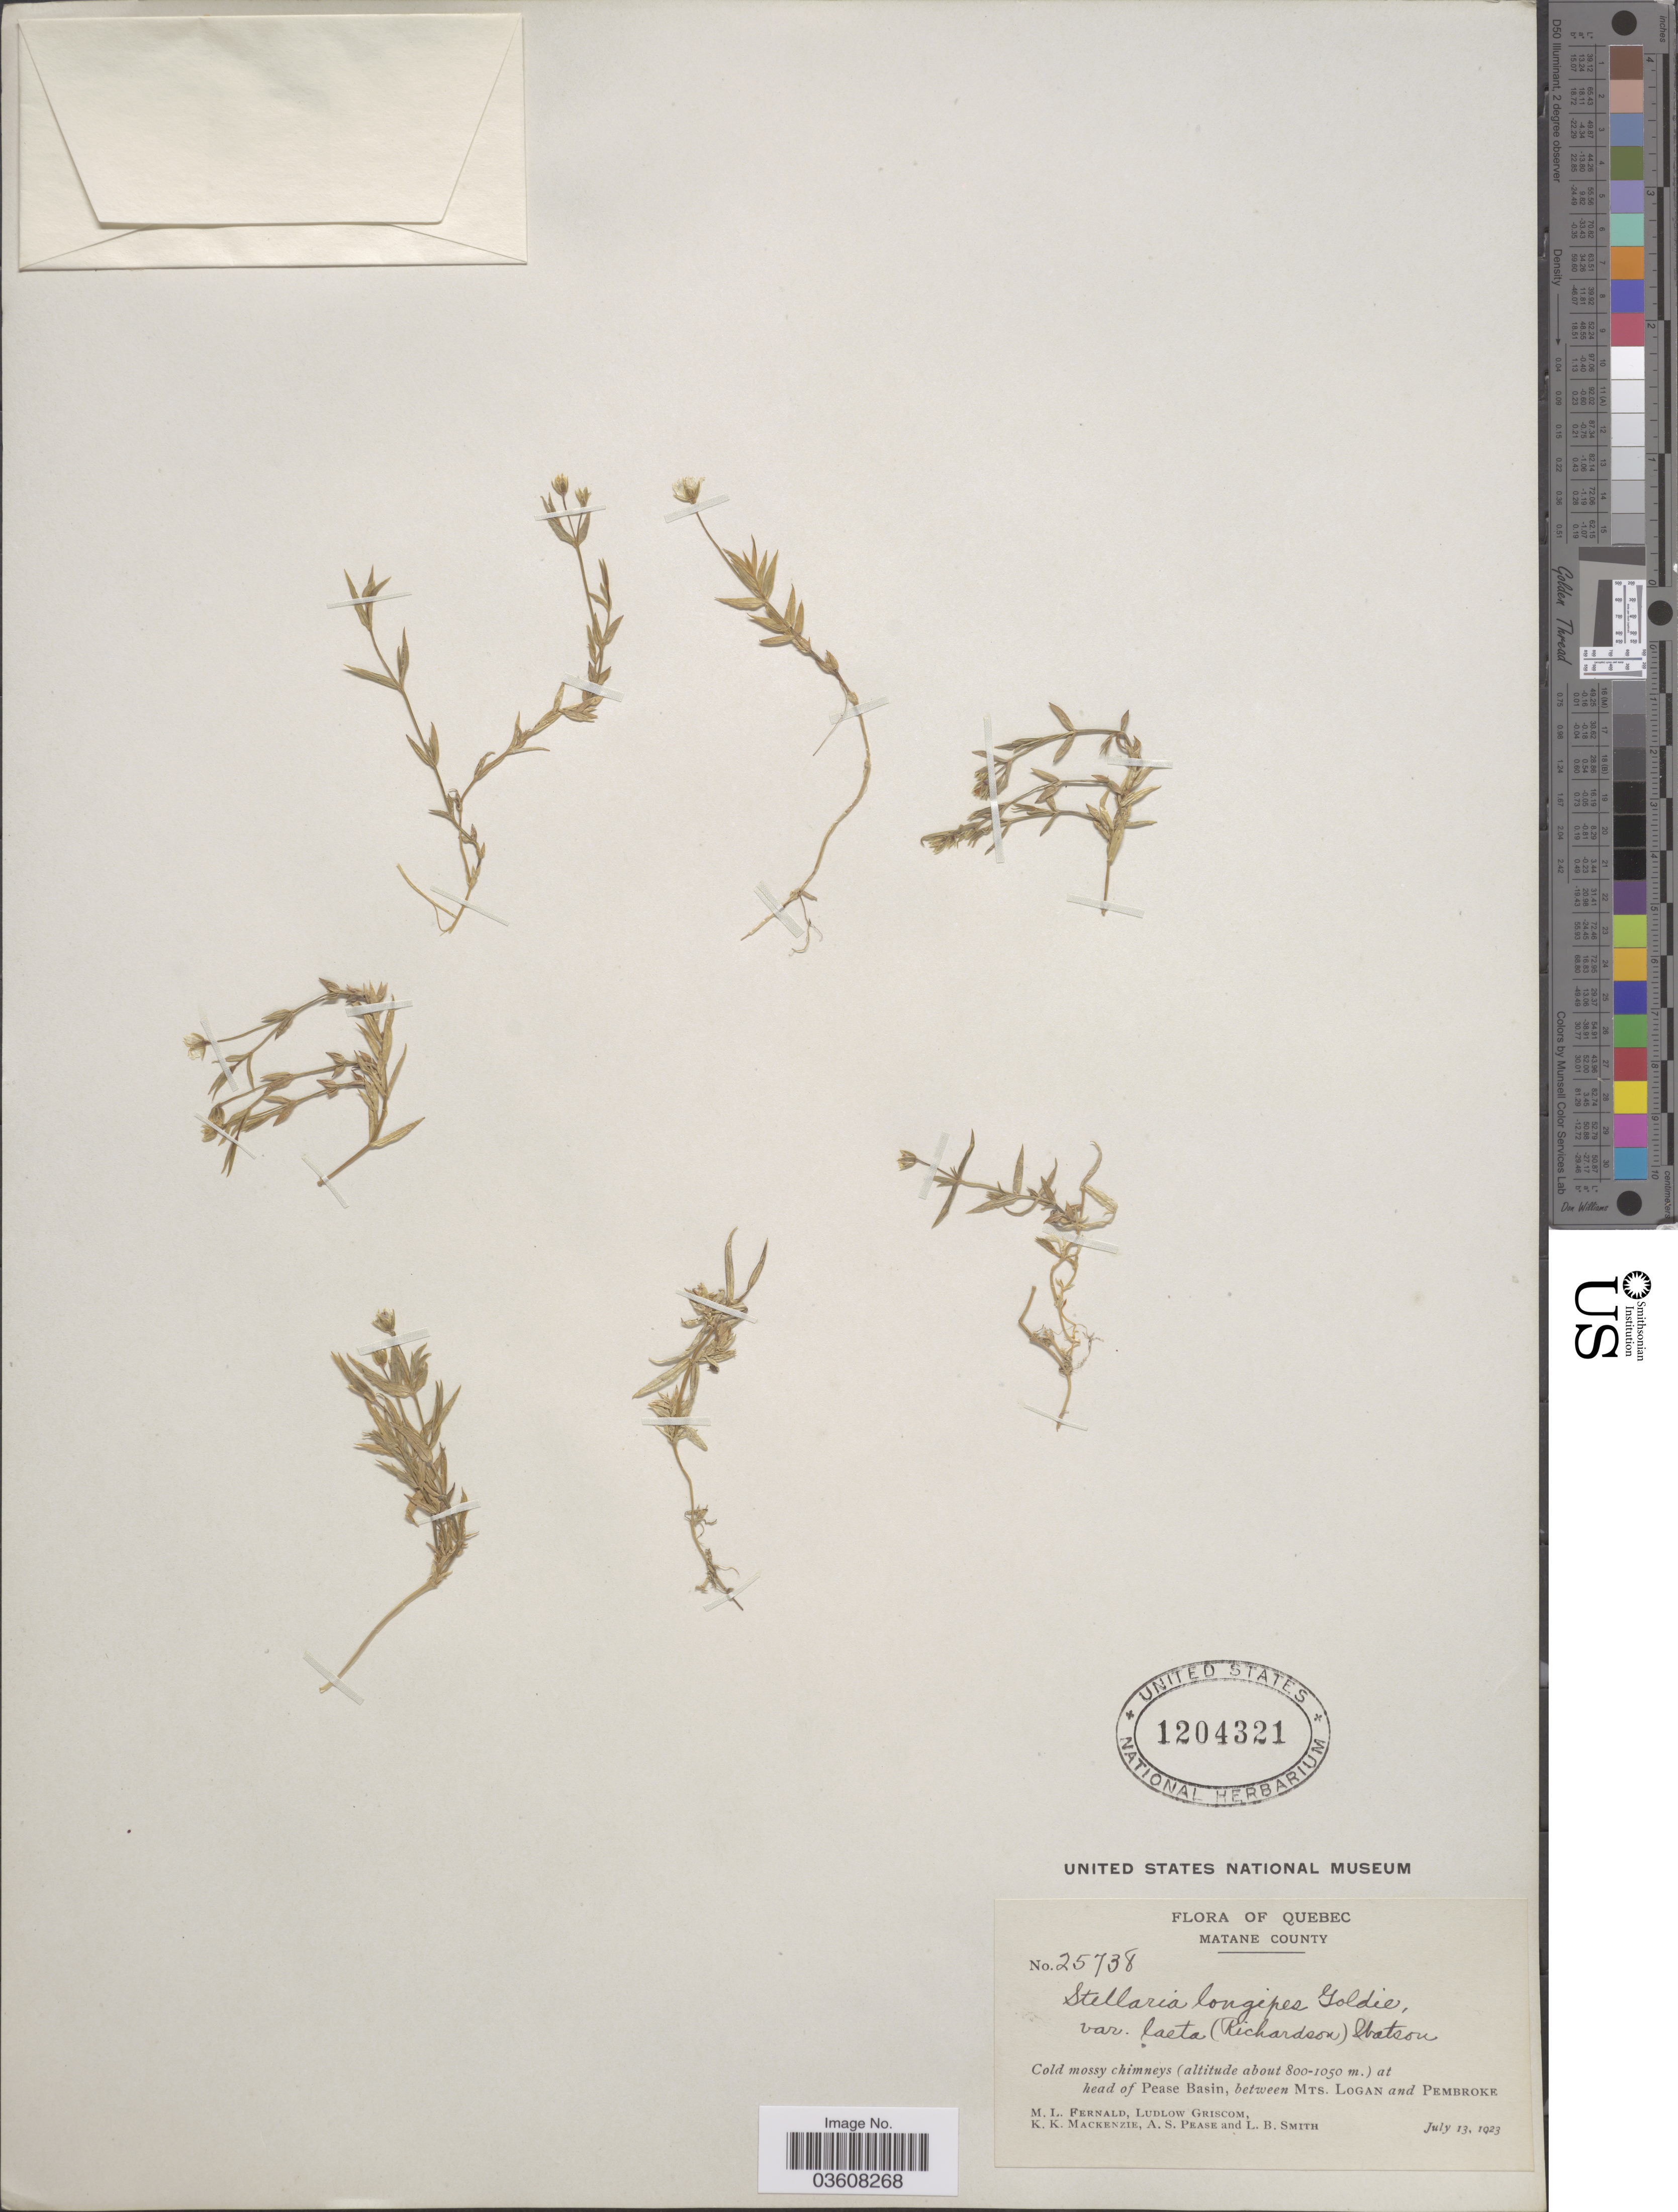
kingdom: Plantae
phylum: Tracheophyta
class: Magnoliopsida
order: Caryophyllales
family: Caryophyllaceae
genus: Stellaria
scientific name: Stellaria laeta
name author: Richards.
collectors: M. L. Fernald, L. Griscom, K. K. Mackenzie, A. S. Pease & L. Smith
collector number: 25738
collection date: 1923-07-13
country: Canada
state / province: Quebec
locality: Matane County. Head of Pease Basin, between Mts. Logan and Pembroke.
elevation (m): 800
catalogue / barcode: US 1204321